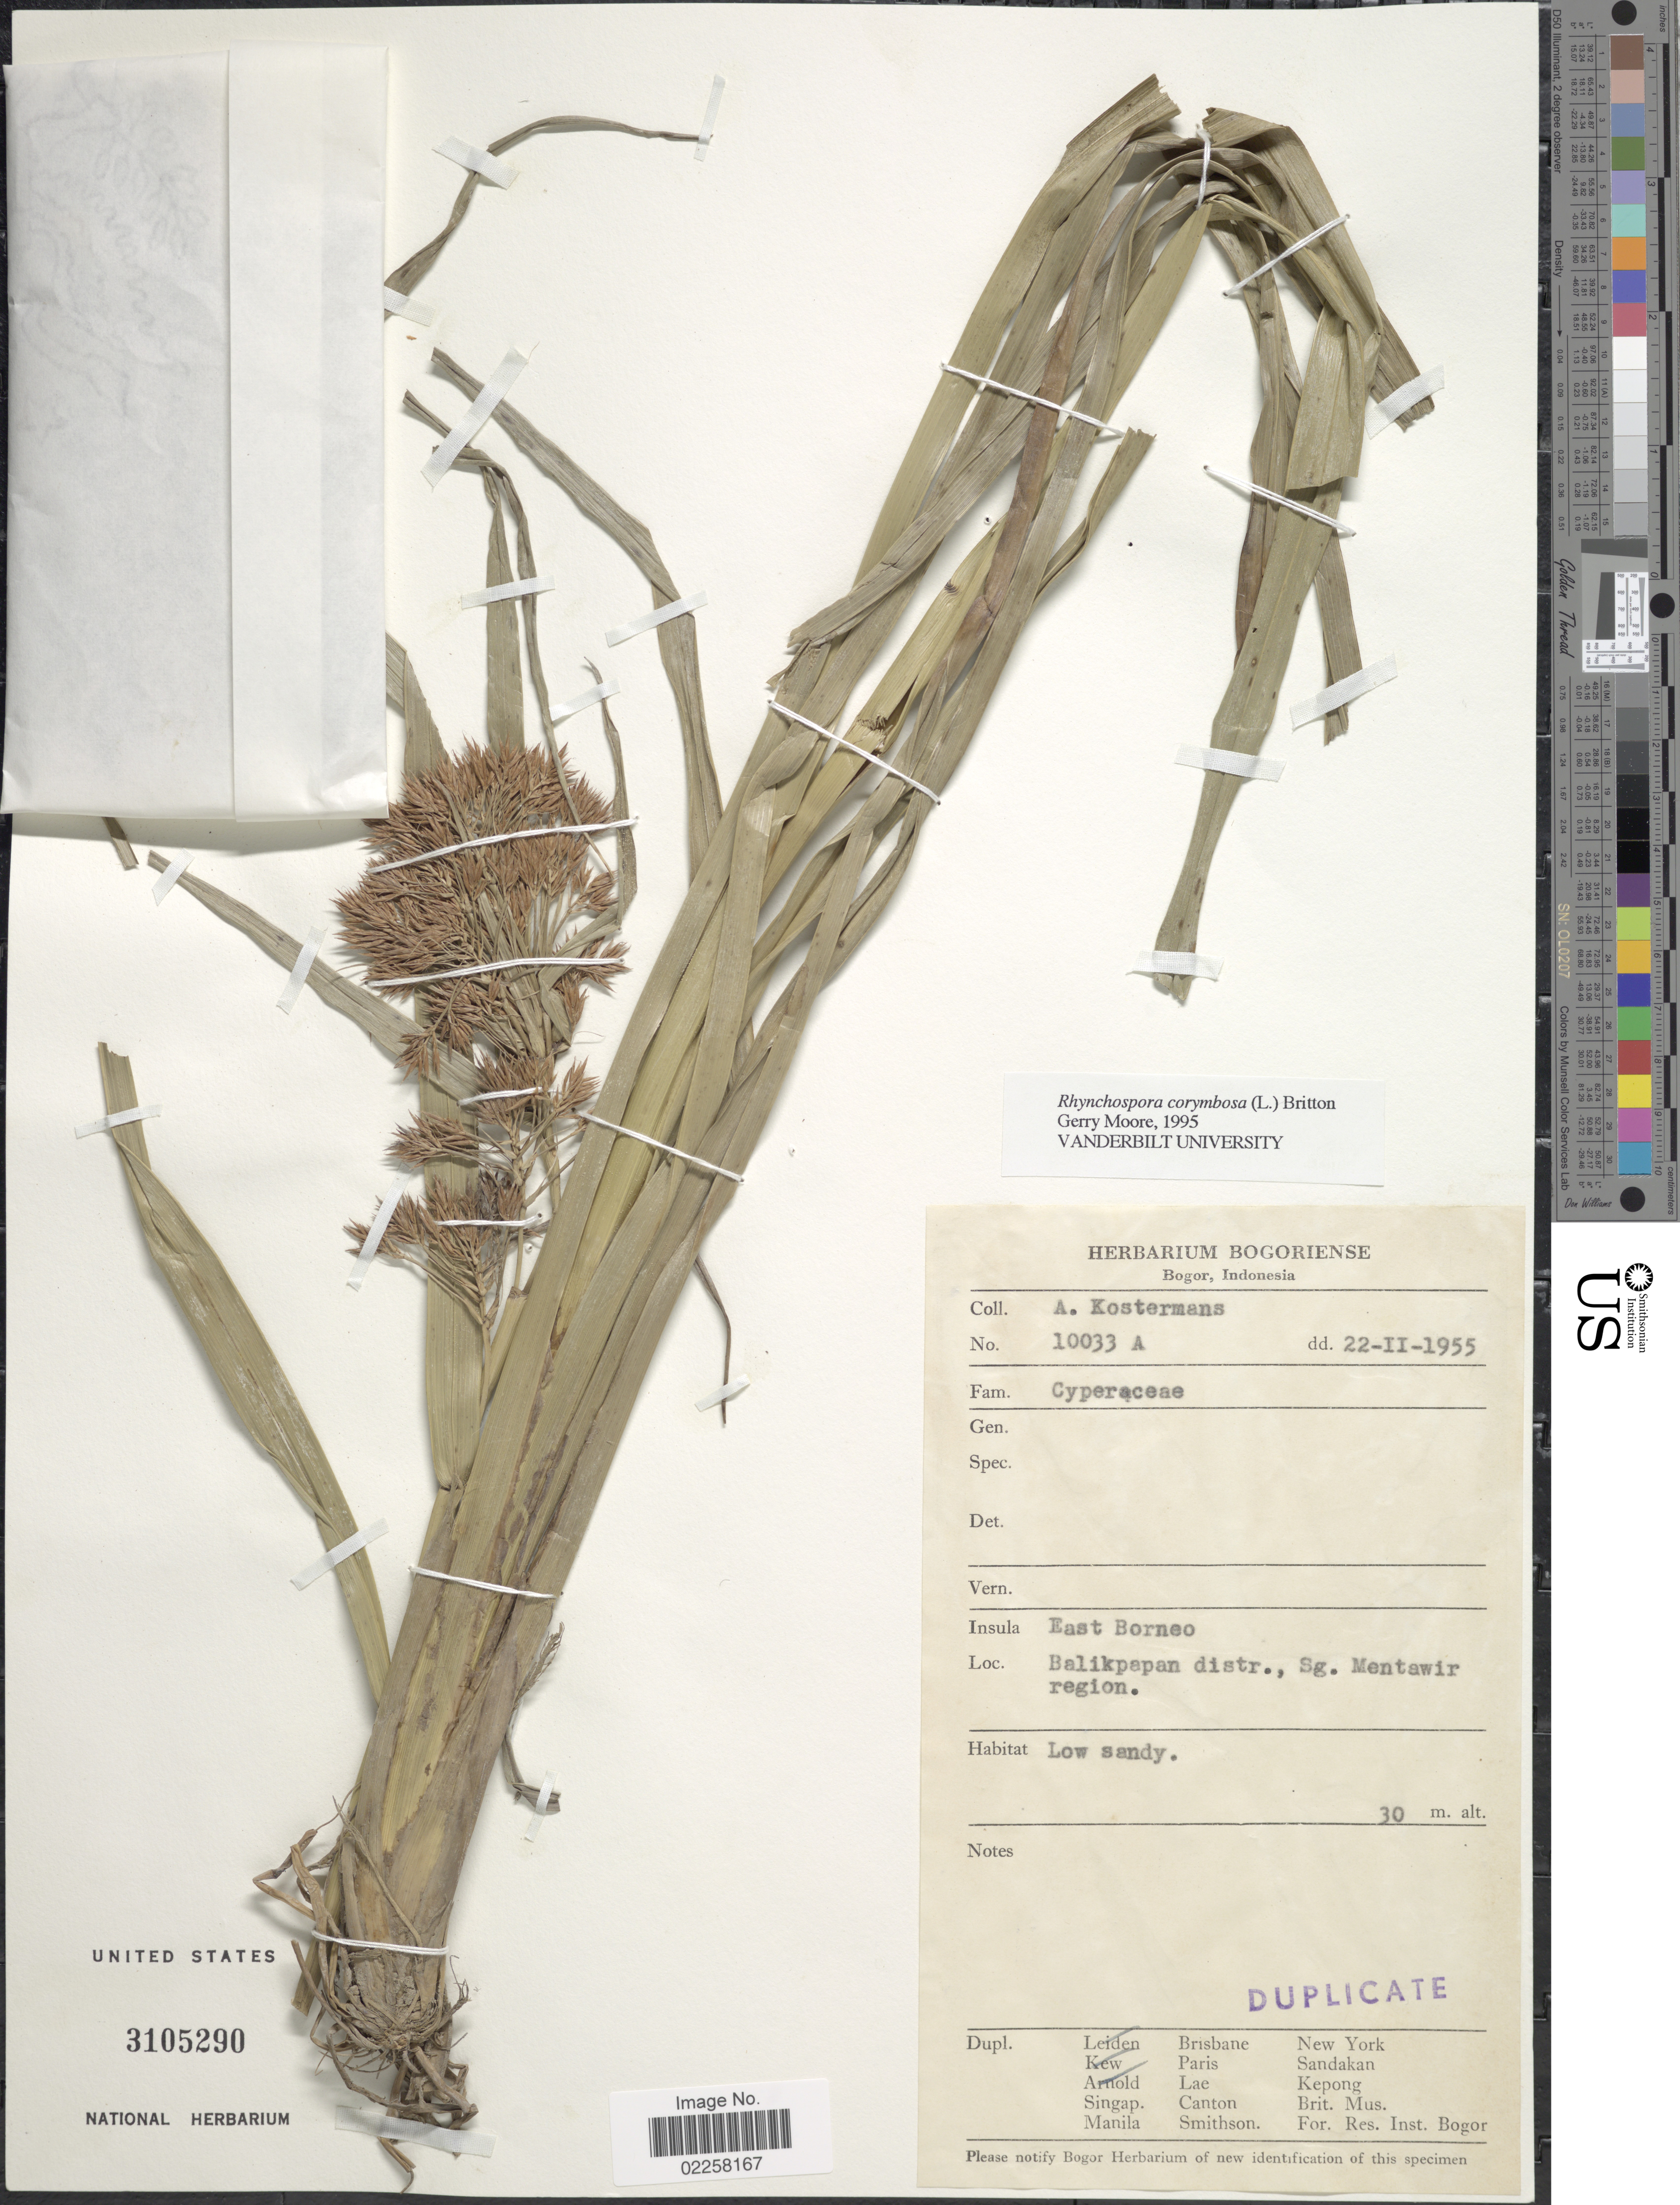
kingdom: Plantae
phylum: Tracheophyta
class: Liliopsida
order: Poales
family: Cyperaceae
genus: Rhynchospora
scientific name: Rhynchospora corymbosa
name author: (L.) Britton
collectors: A. J. G. Kostermans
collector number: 10033A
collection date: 1955-02-22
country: Indonesia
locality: Insula East Borneo. Balikpapan distr., Sg. Mentawir region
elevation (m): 30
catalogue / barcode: US 3105290